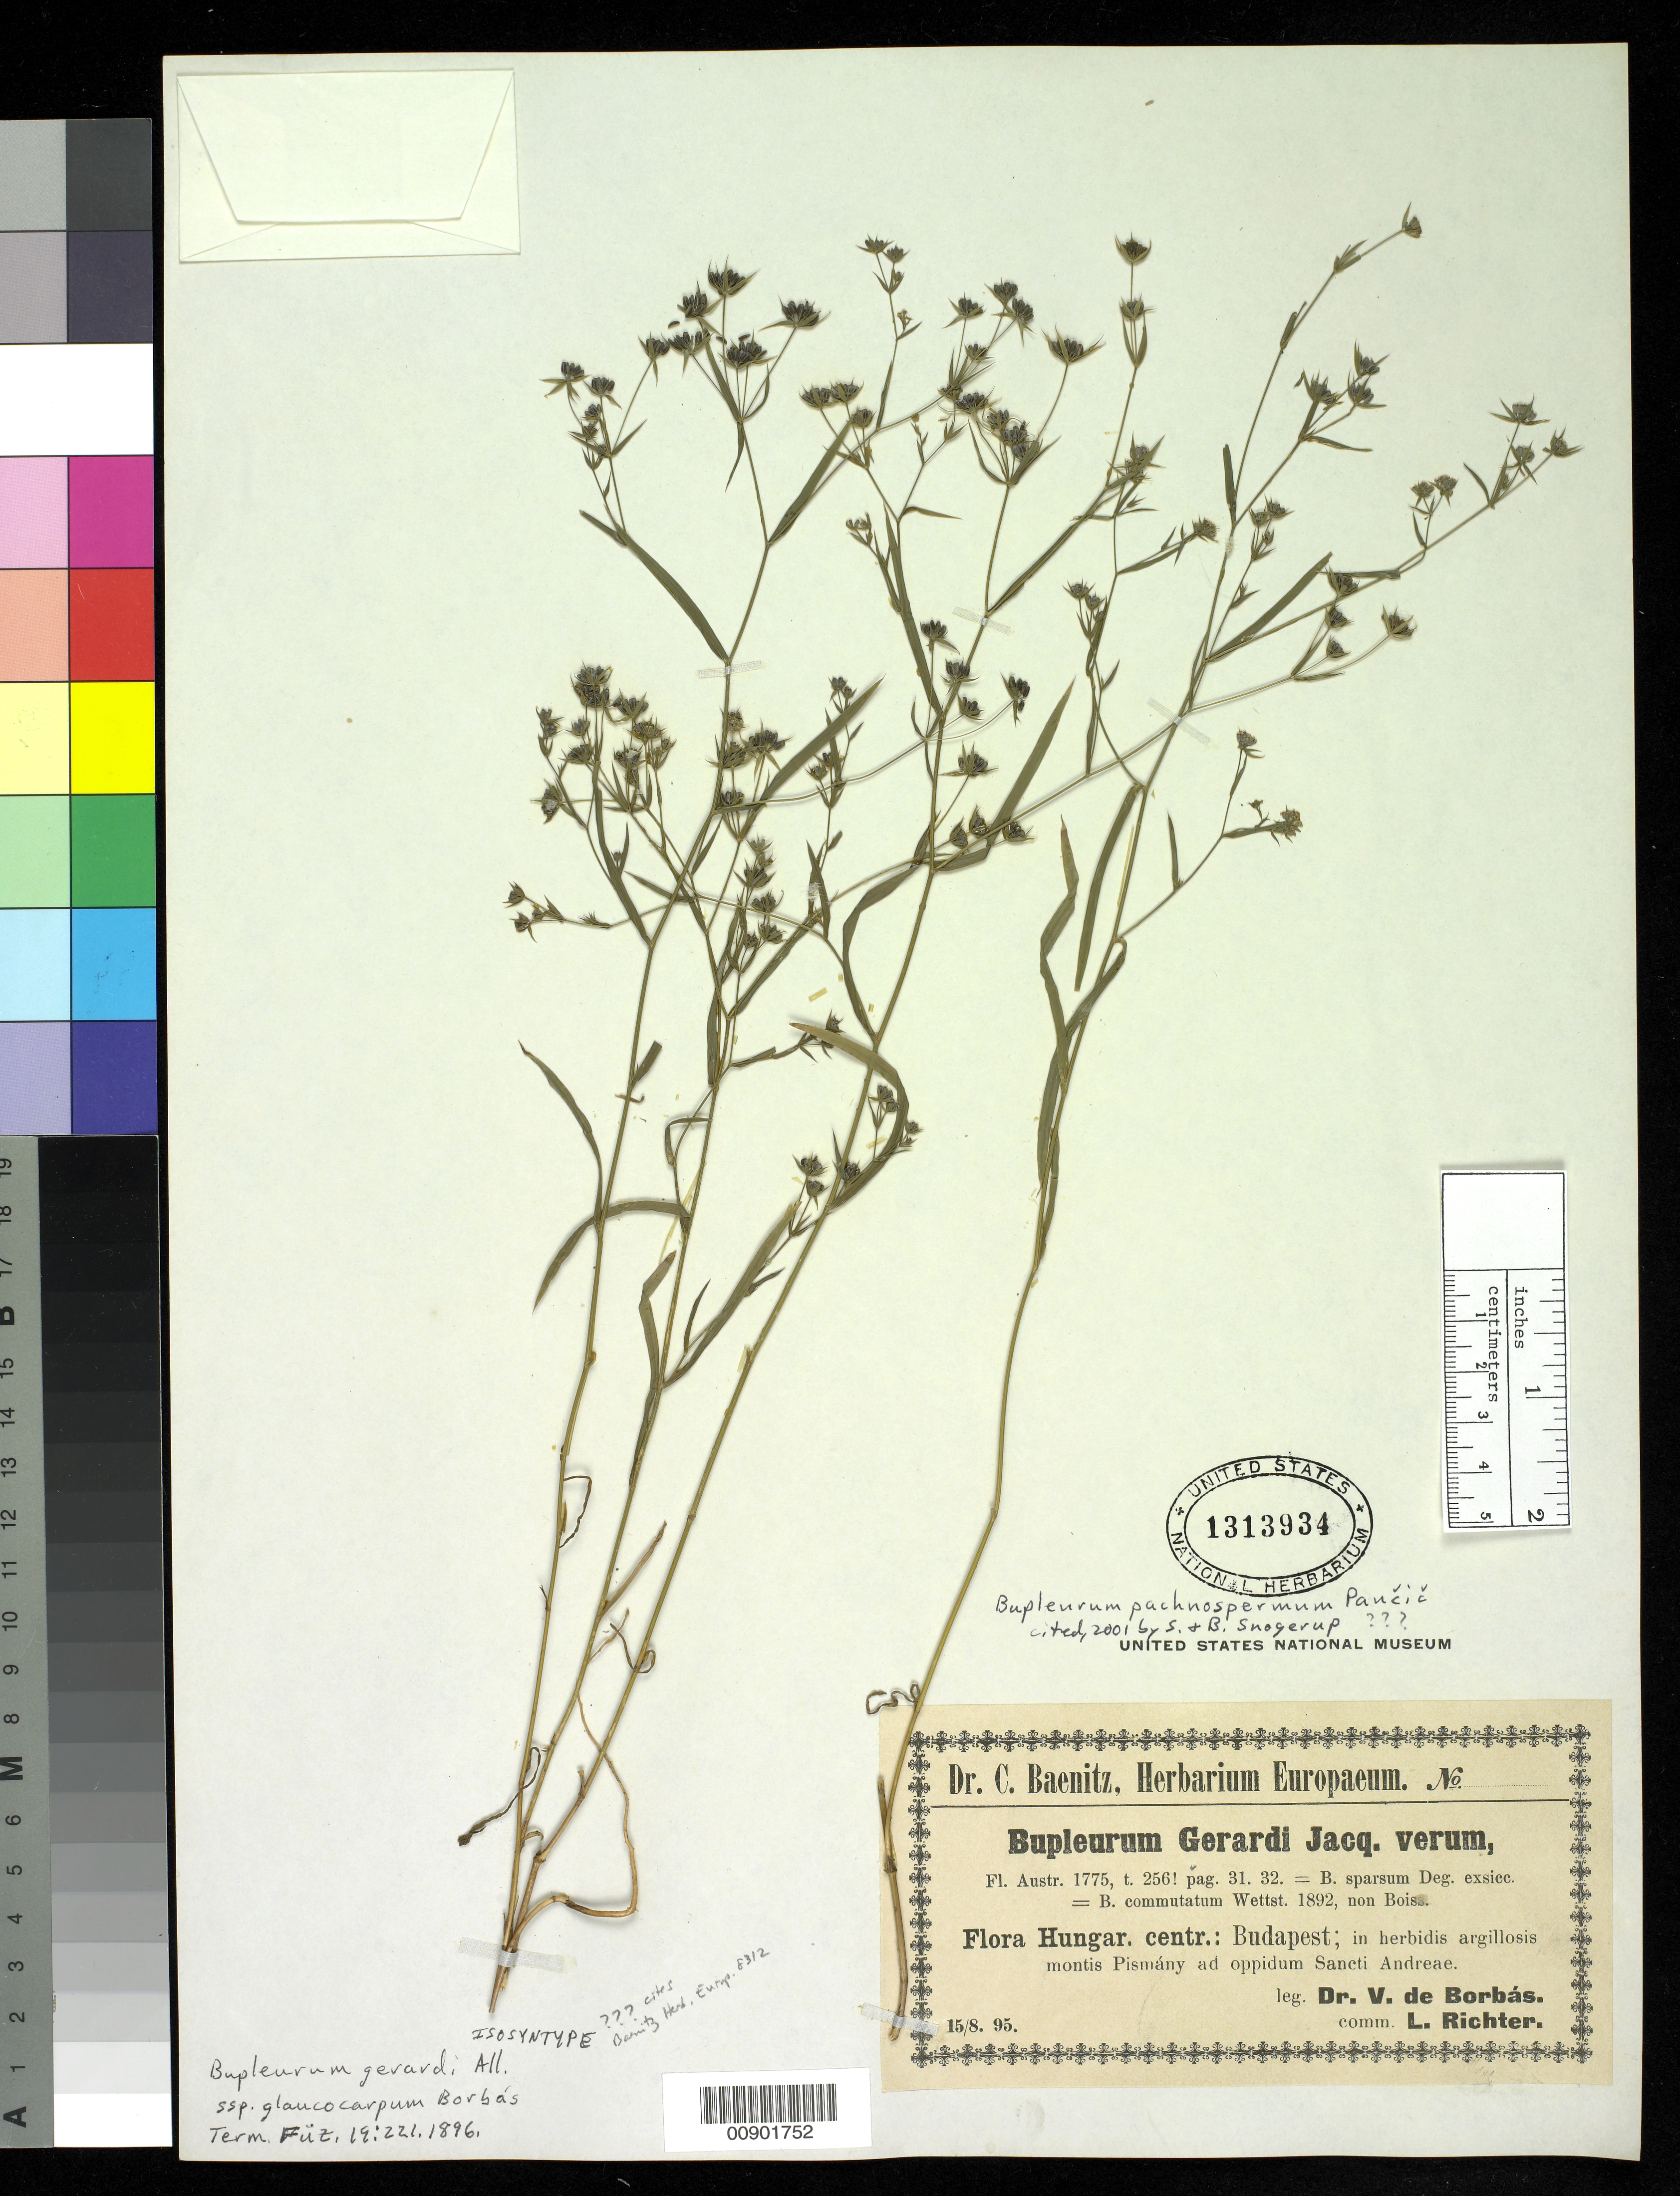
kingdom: Plantae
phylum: Tracheophyta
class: Magnoliopsida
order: Apiales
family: Apiaceae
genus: Bupleurum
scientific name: Bupleurum gerardi subsp. glaucocarpum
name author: Borbás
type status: Possible Syntype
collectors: V. von Borbás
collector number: Baenitz Herb. Europ. s.n.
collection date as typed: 15 Aug 1895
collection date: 1895-08-15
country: Hungary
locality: Flora Hungar. centr.: Budapest; in herbidis argillosis montis Pismány ad oppidum Sancti Andreae.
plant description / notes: Type cited in protologue and by Snogerup & Snogerup (Willdenowia vol. 31, 2001) as "Baenitz Herb. Europ. 8312".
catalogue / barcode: US 1313934